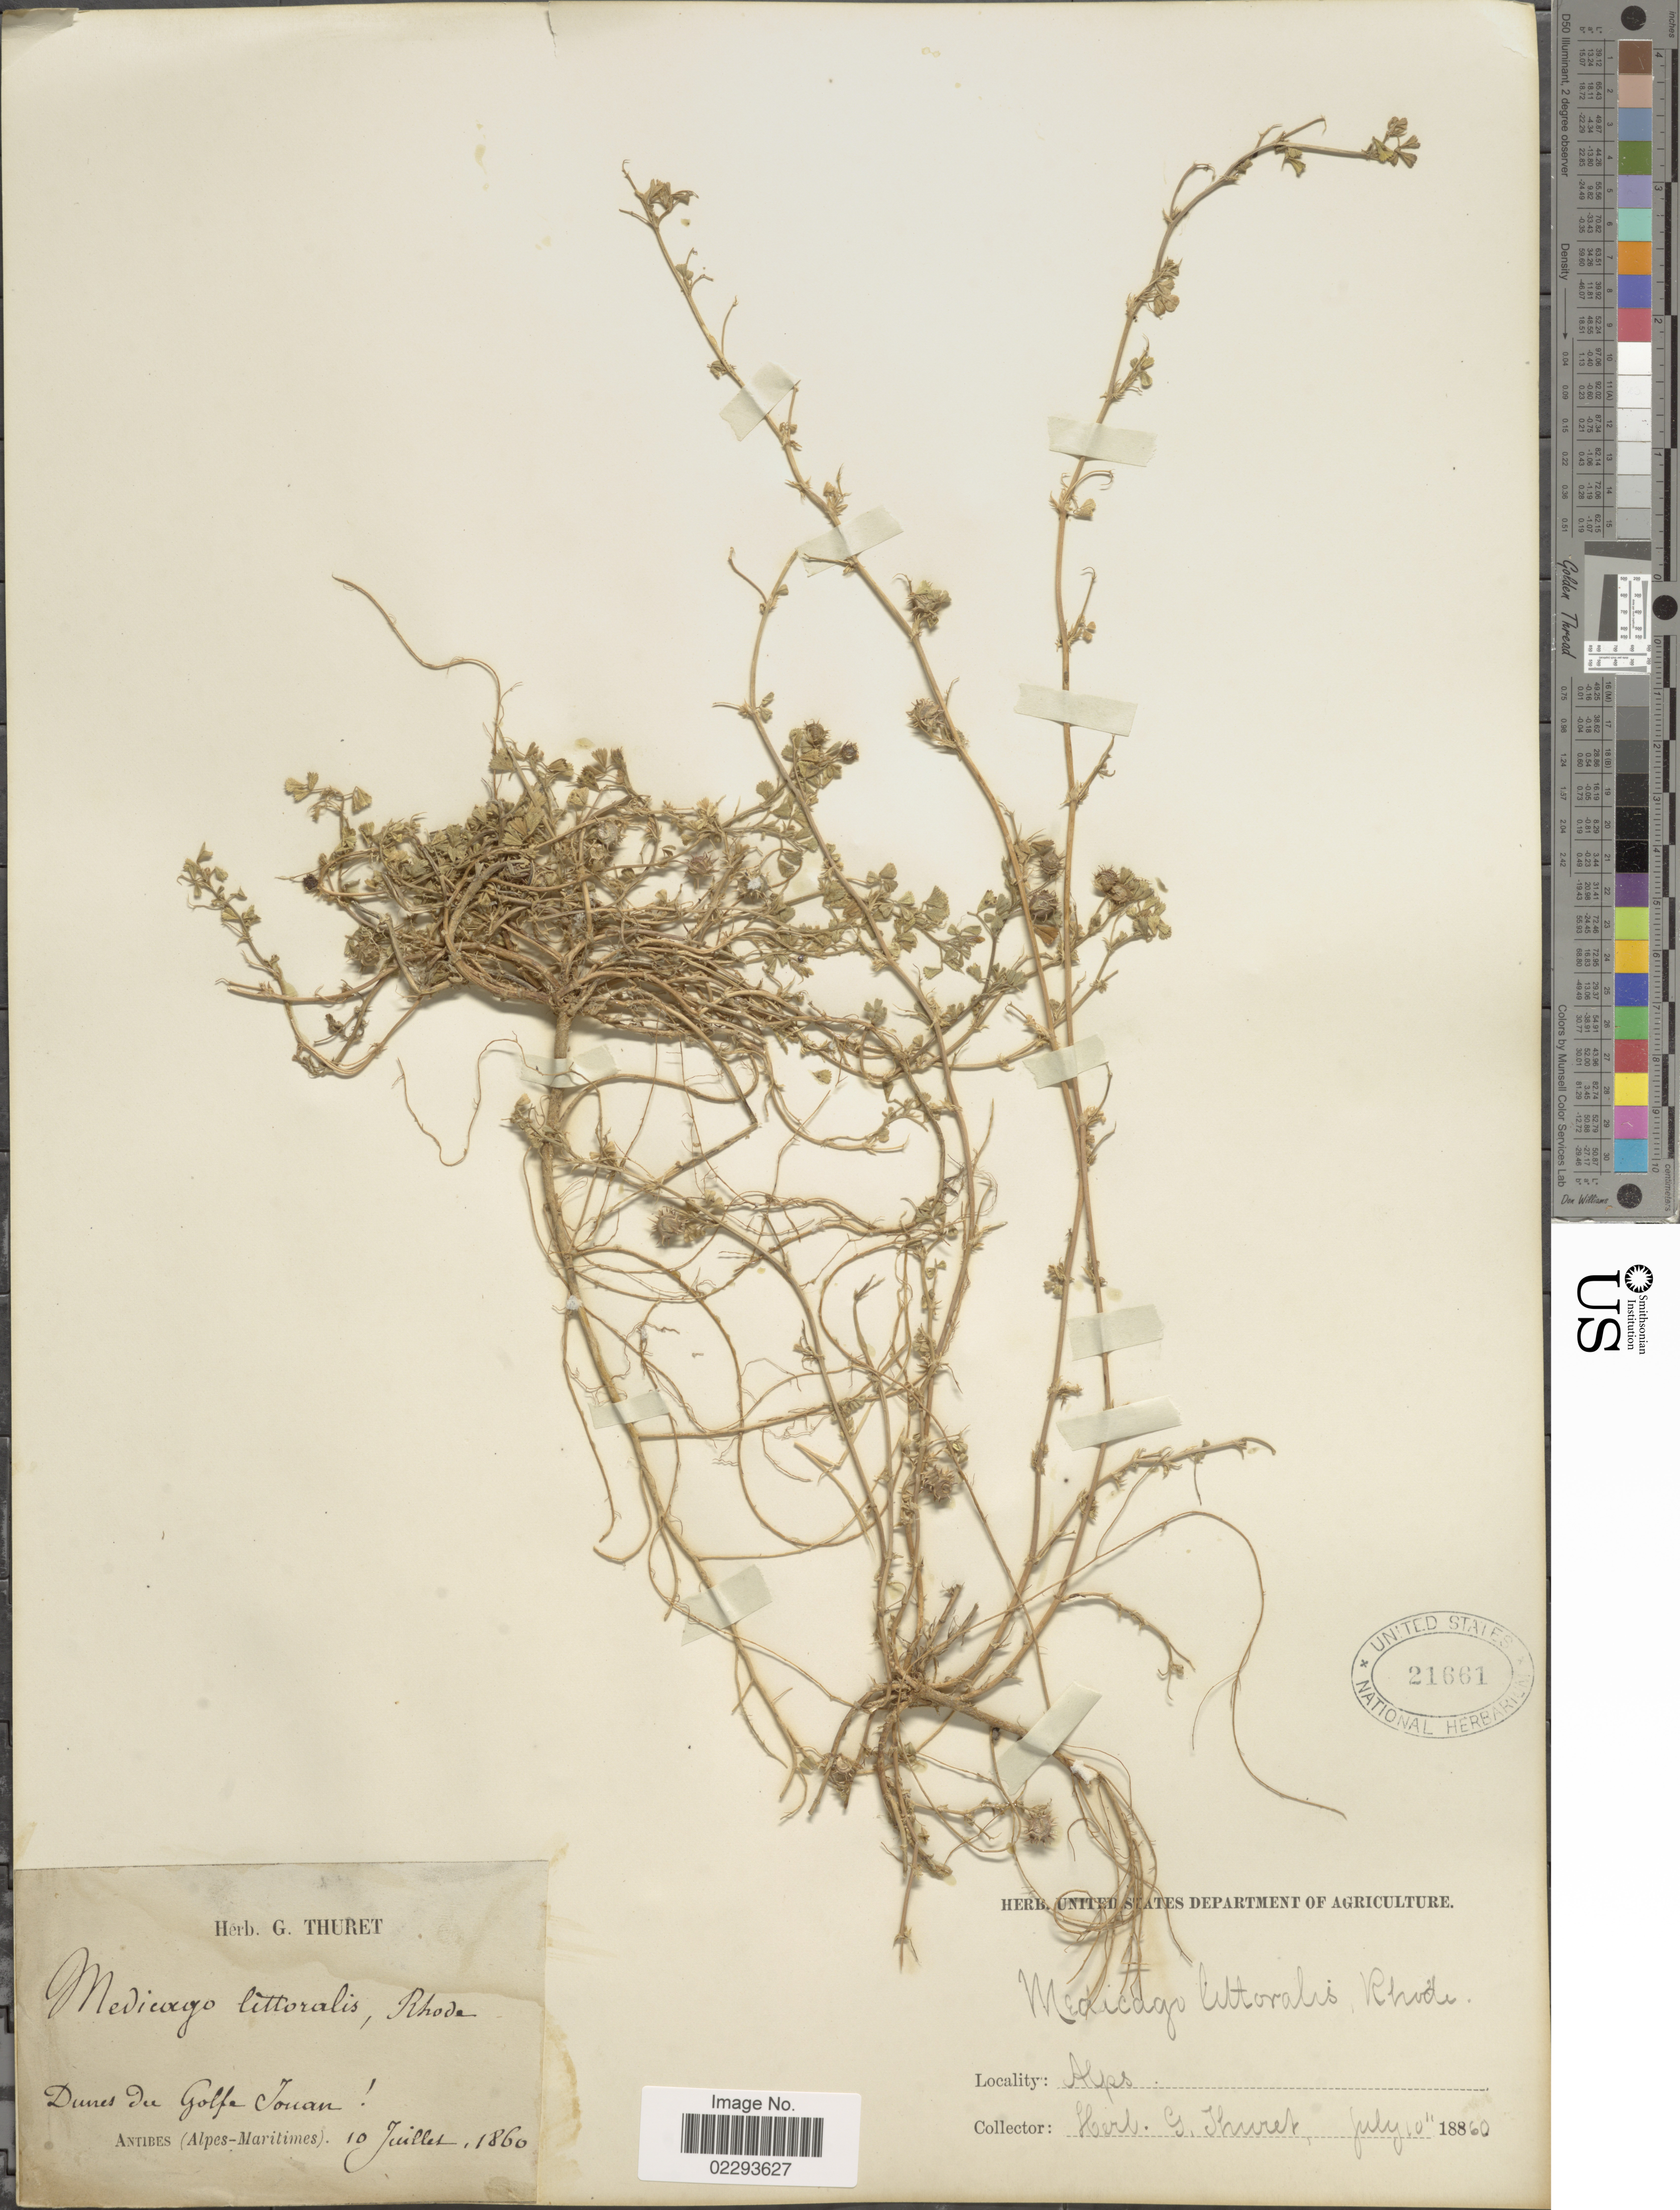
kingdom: Plantae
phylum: Tracheophyta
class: Magnoliopsida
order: Fabales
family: Fabaceae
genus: Medicago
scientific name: Medicago littoralis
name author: Loisel.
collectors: Thuret, G. (herbarium)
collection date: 1860-07-10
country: France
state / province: Provence-Alpes-Côte d'Azur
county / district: Alpes-Maritimes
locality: Dunes du Golfe Jouan. Anibes (Alpes-Maritimes).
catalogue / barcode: US 21661